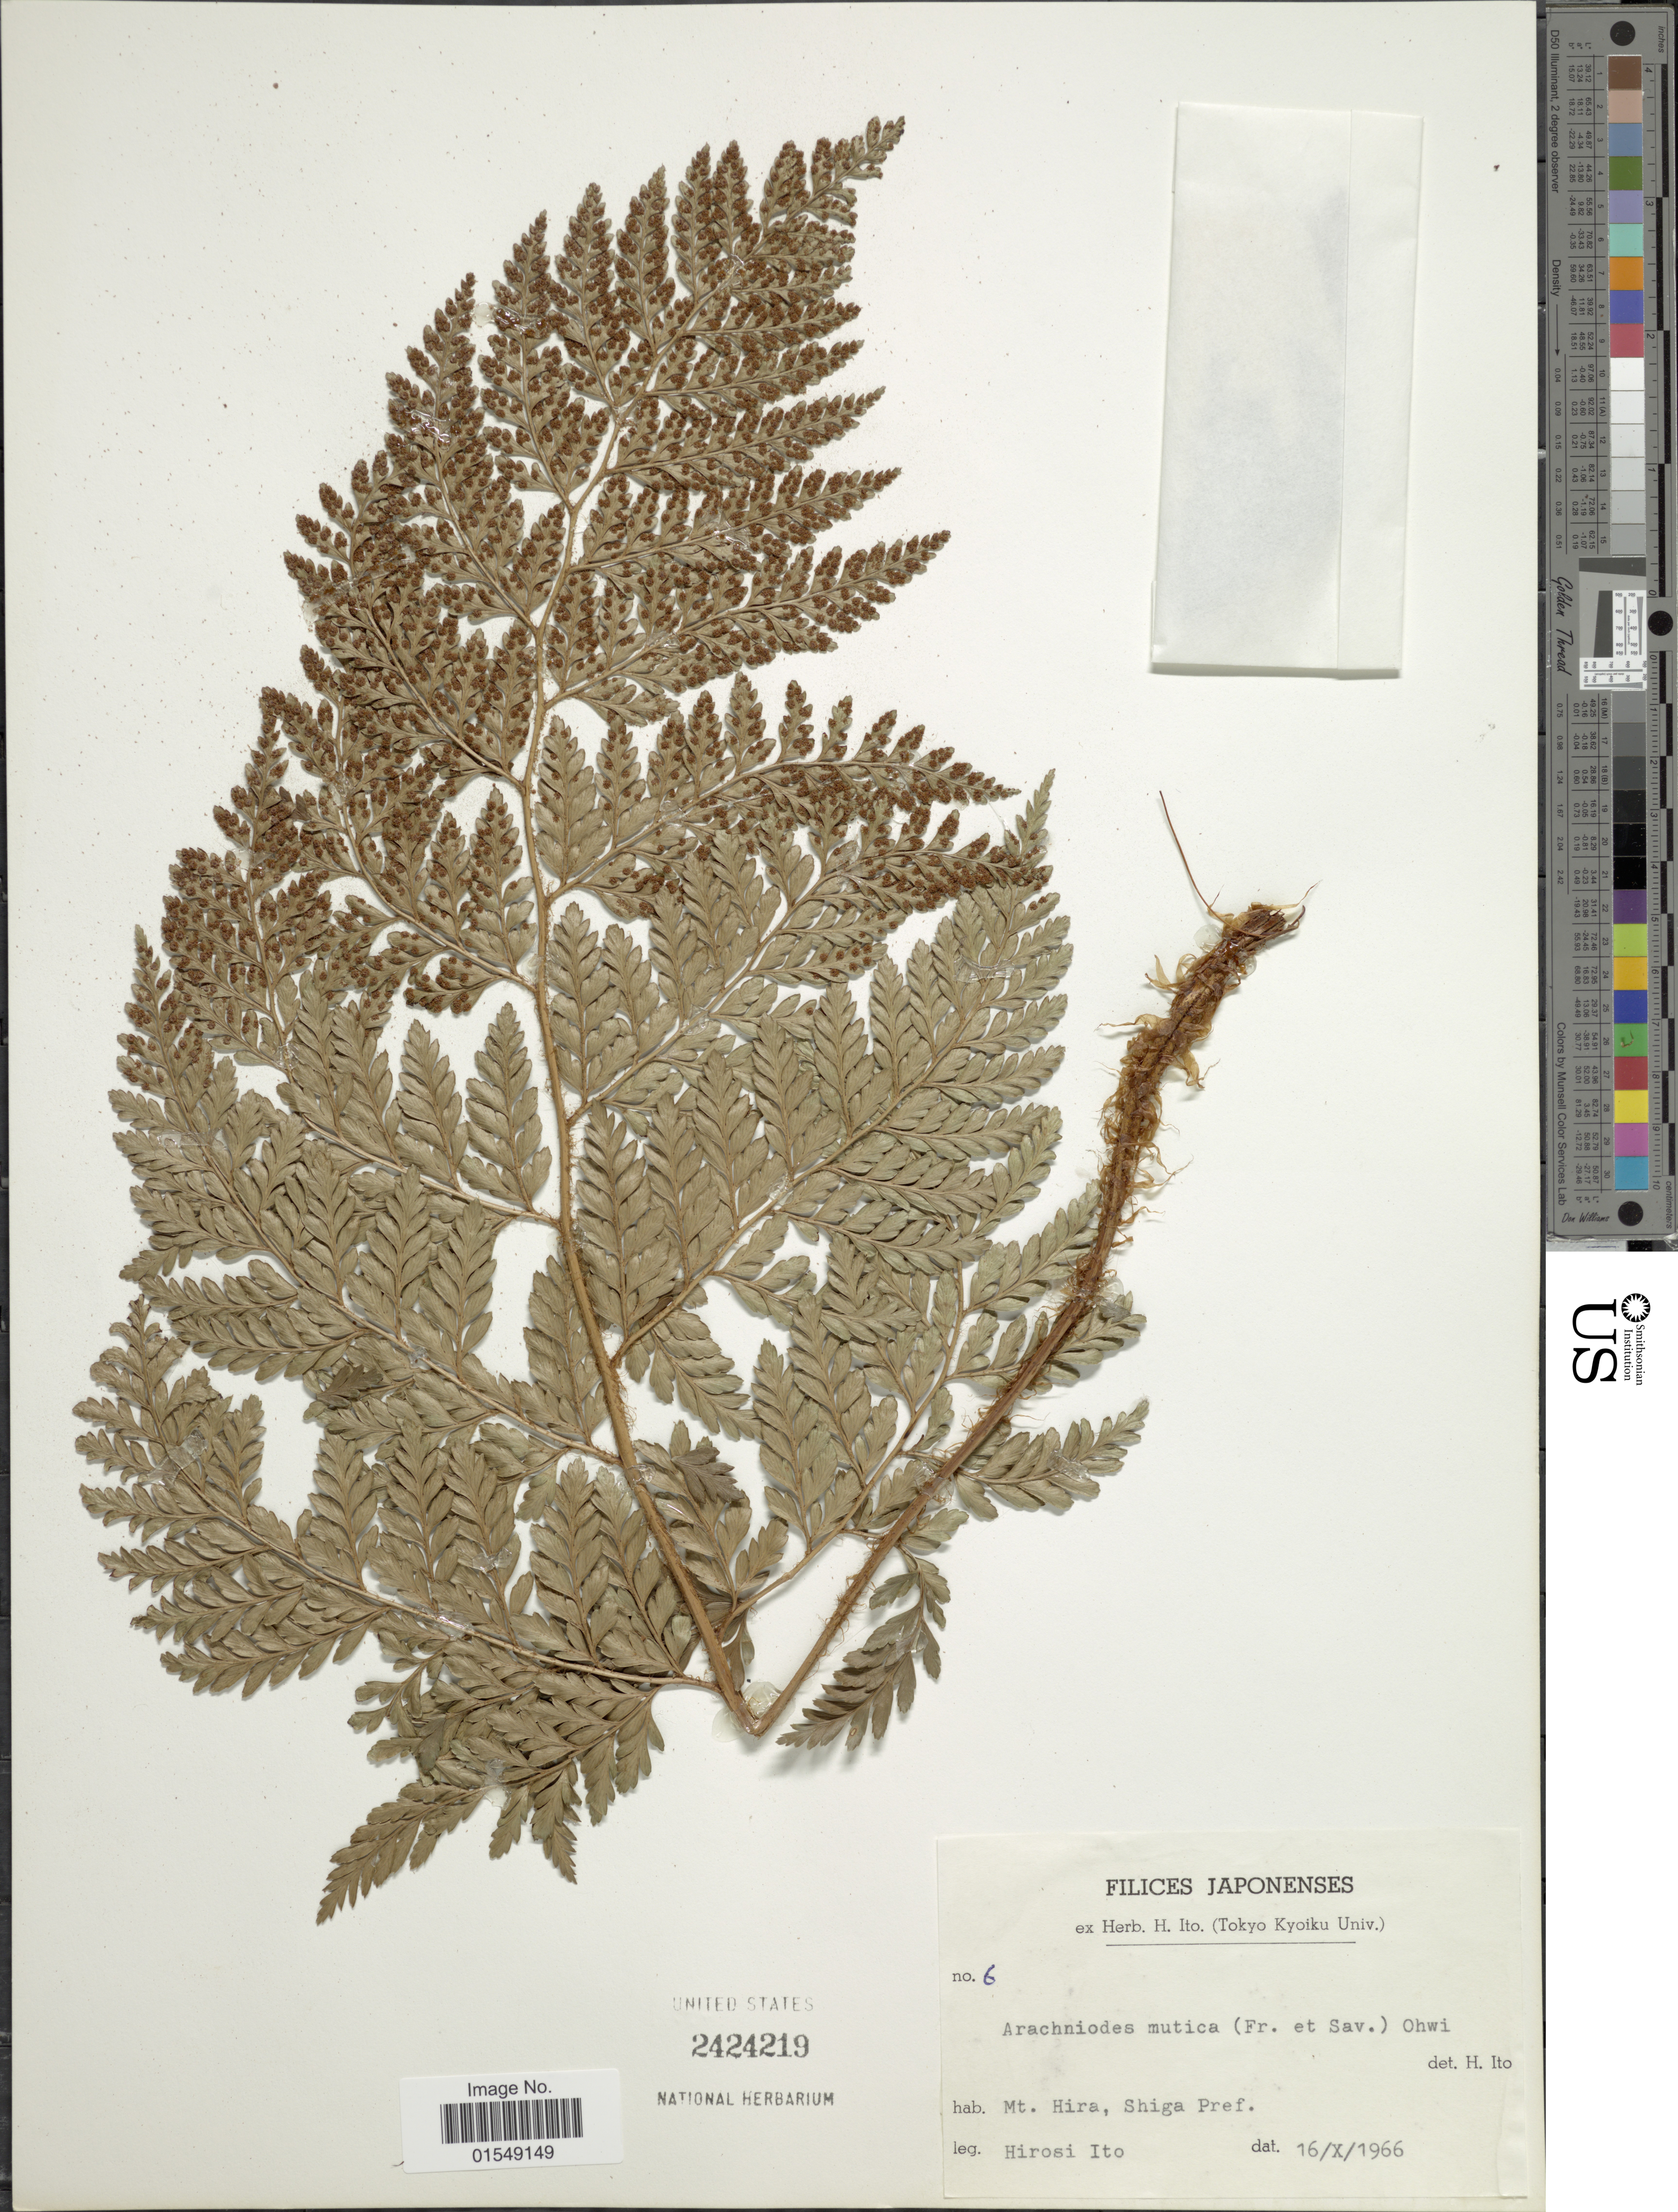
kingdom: Plantae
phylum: Tracheophyta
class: Polypodiopsida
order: Polypodiales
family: Dryopteridaceae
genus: Arachniodes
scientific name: Arachniodes mutica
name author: (Franch. & Sav.) Ohwi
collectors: H. Itô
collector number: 6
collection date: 1966-10-16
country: Japan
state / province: Siga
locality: Mt. Hira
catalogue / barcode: US 2424219